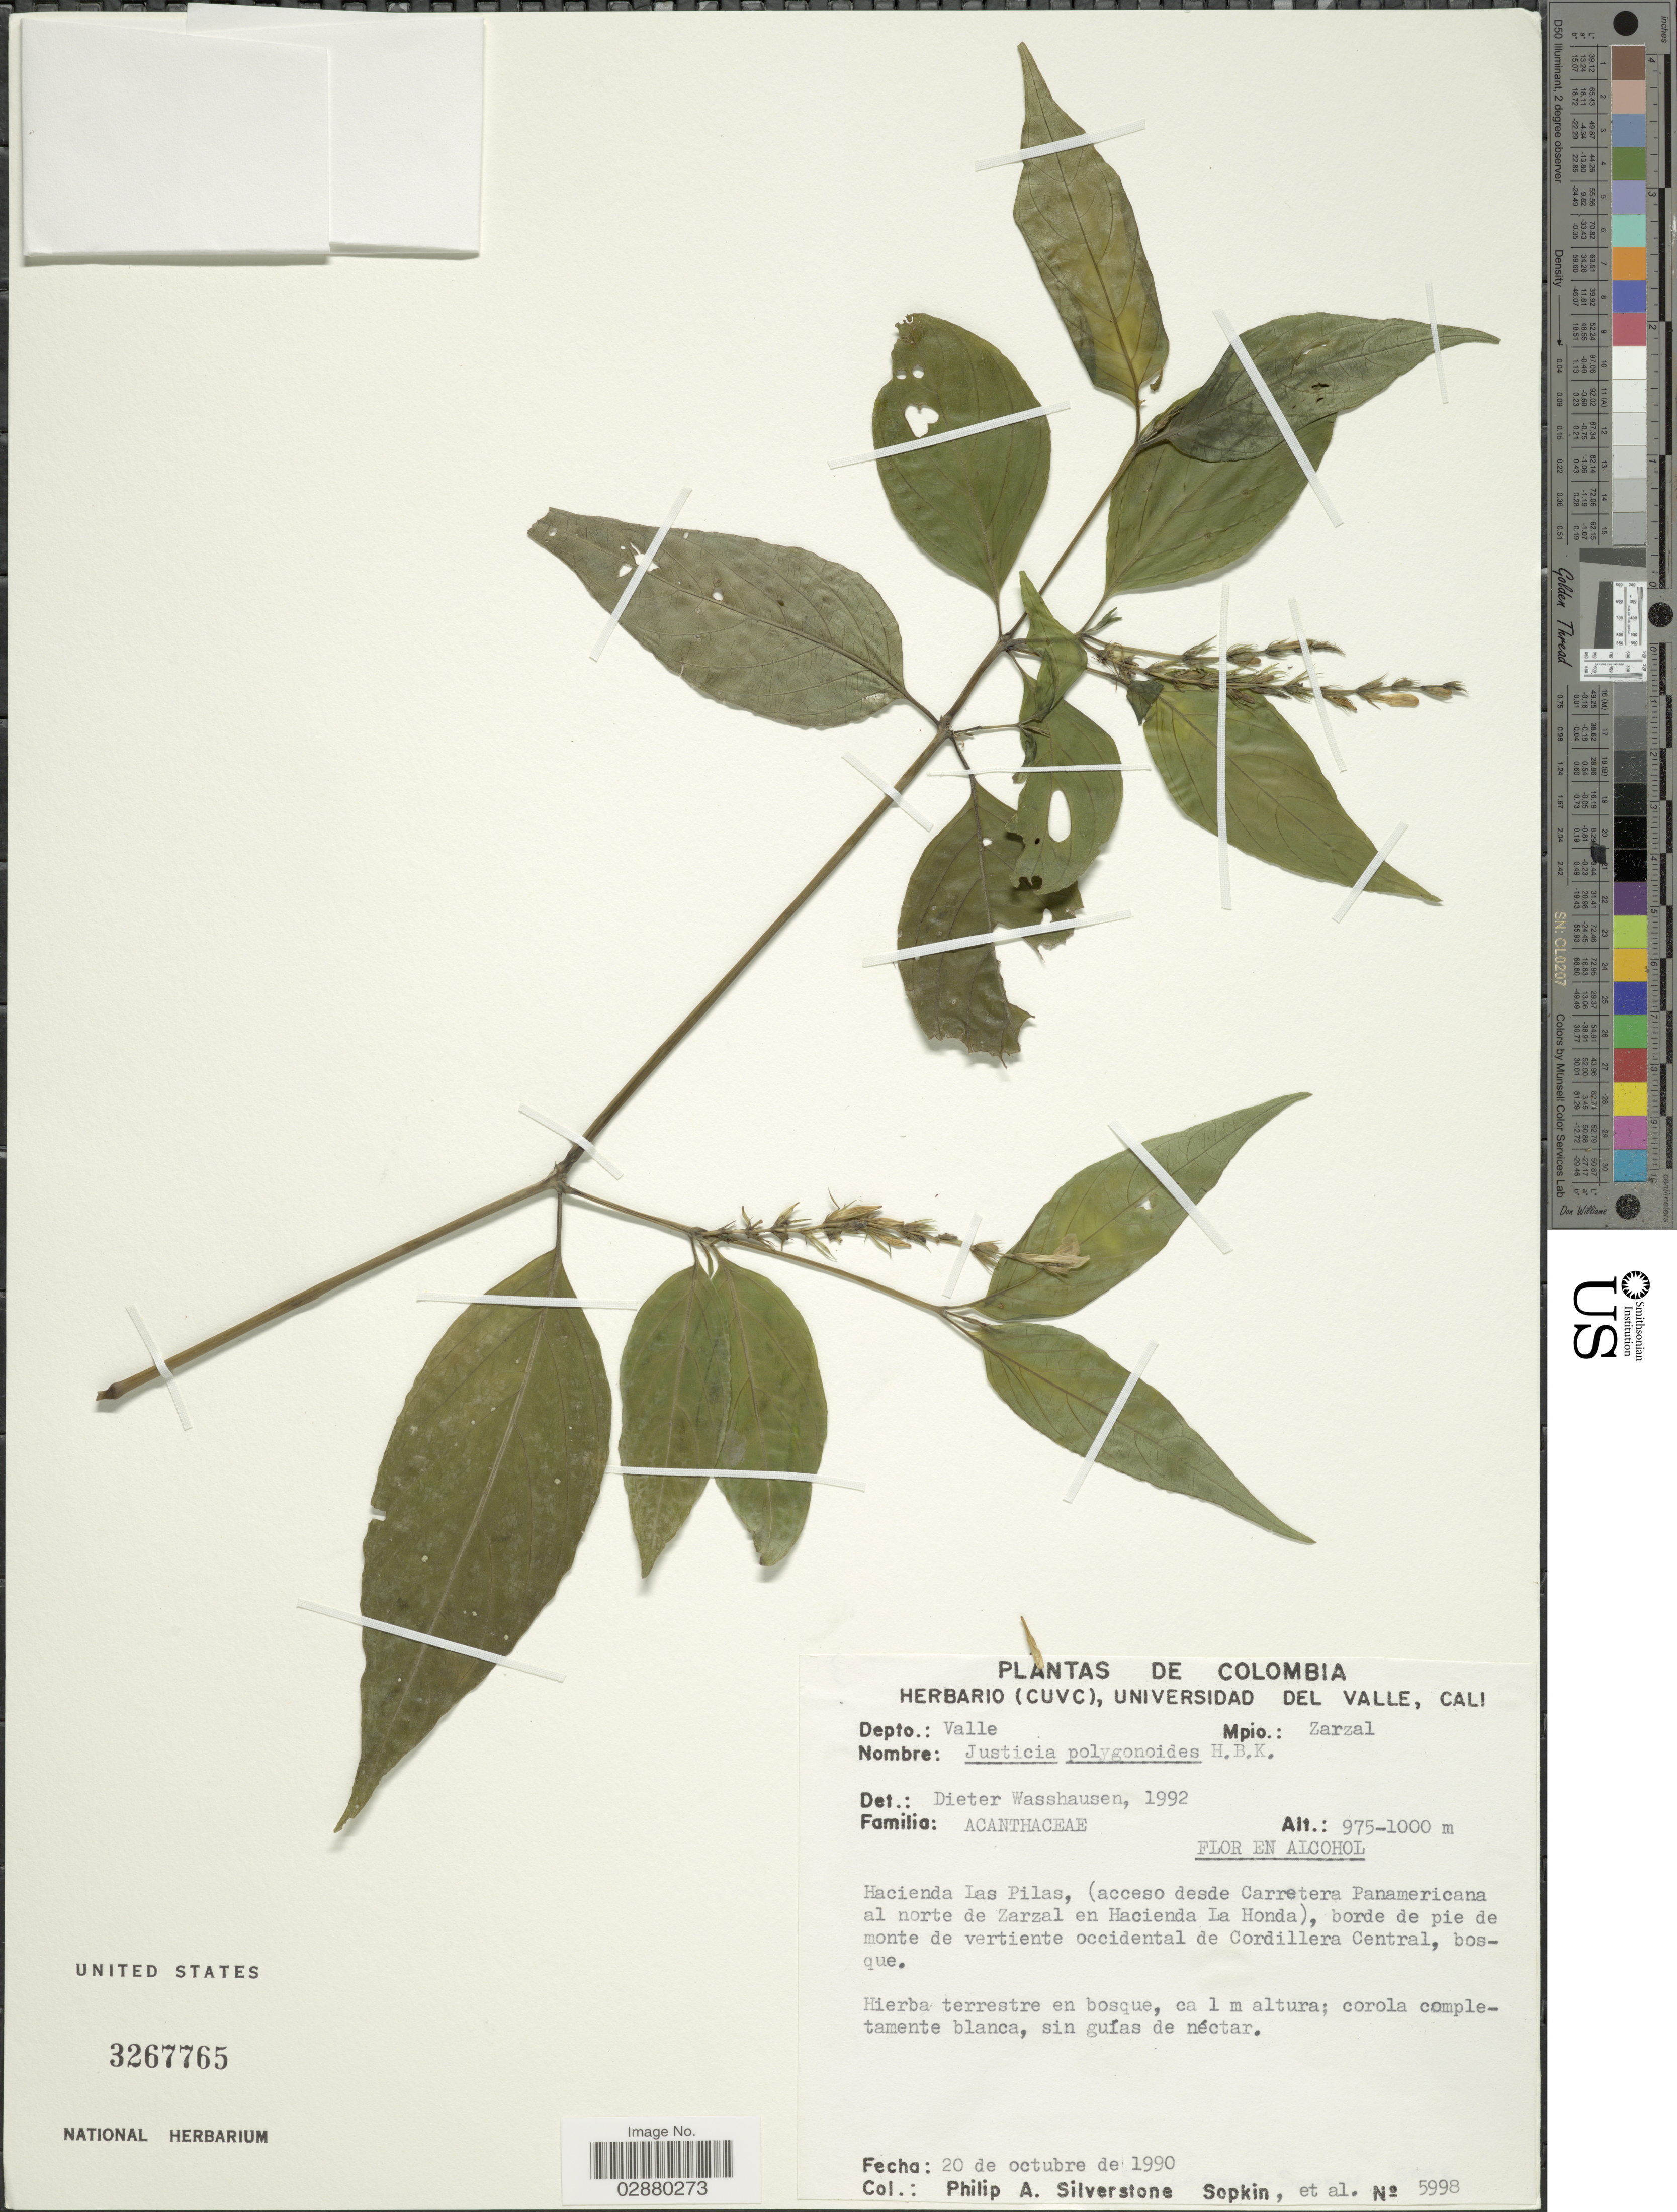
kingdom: Plantae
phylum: Tracheophyta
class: Magnoliopsida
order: Lamiales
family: Acanthaceae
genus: Justicia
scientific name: Justicia polygonoides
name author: Kunth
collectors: P. A. Silverstone-Sopkin & et al.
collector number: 5998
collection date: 1990-10-20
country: Colombia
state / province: Valle del Cauca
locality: Mpio. Zarzal, Hacienda Las Pilas, (acceso desde Carretera Panamericana al norte de Zarzal en Hacienda La Honda), borde de pie de monte de vertiente occidental de Cordillera Central.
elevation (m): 975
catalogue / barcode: US 3267765